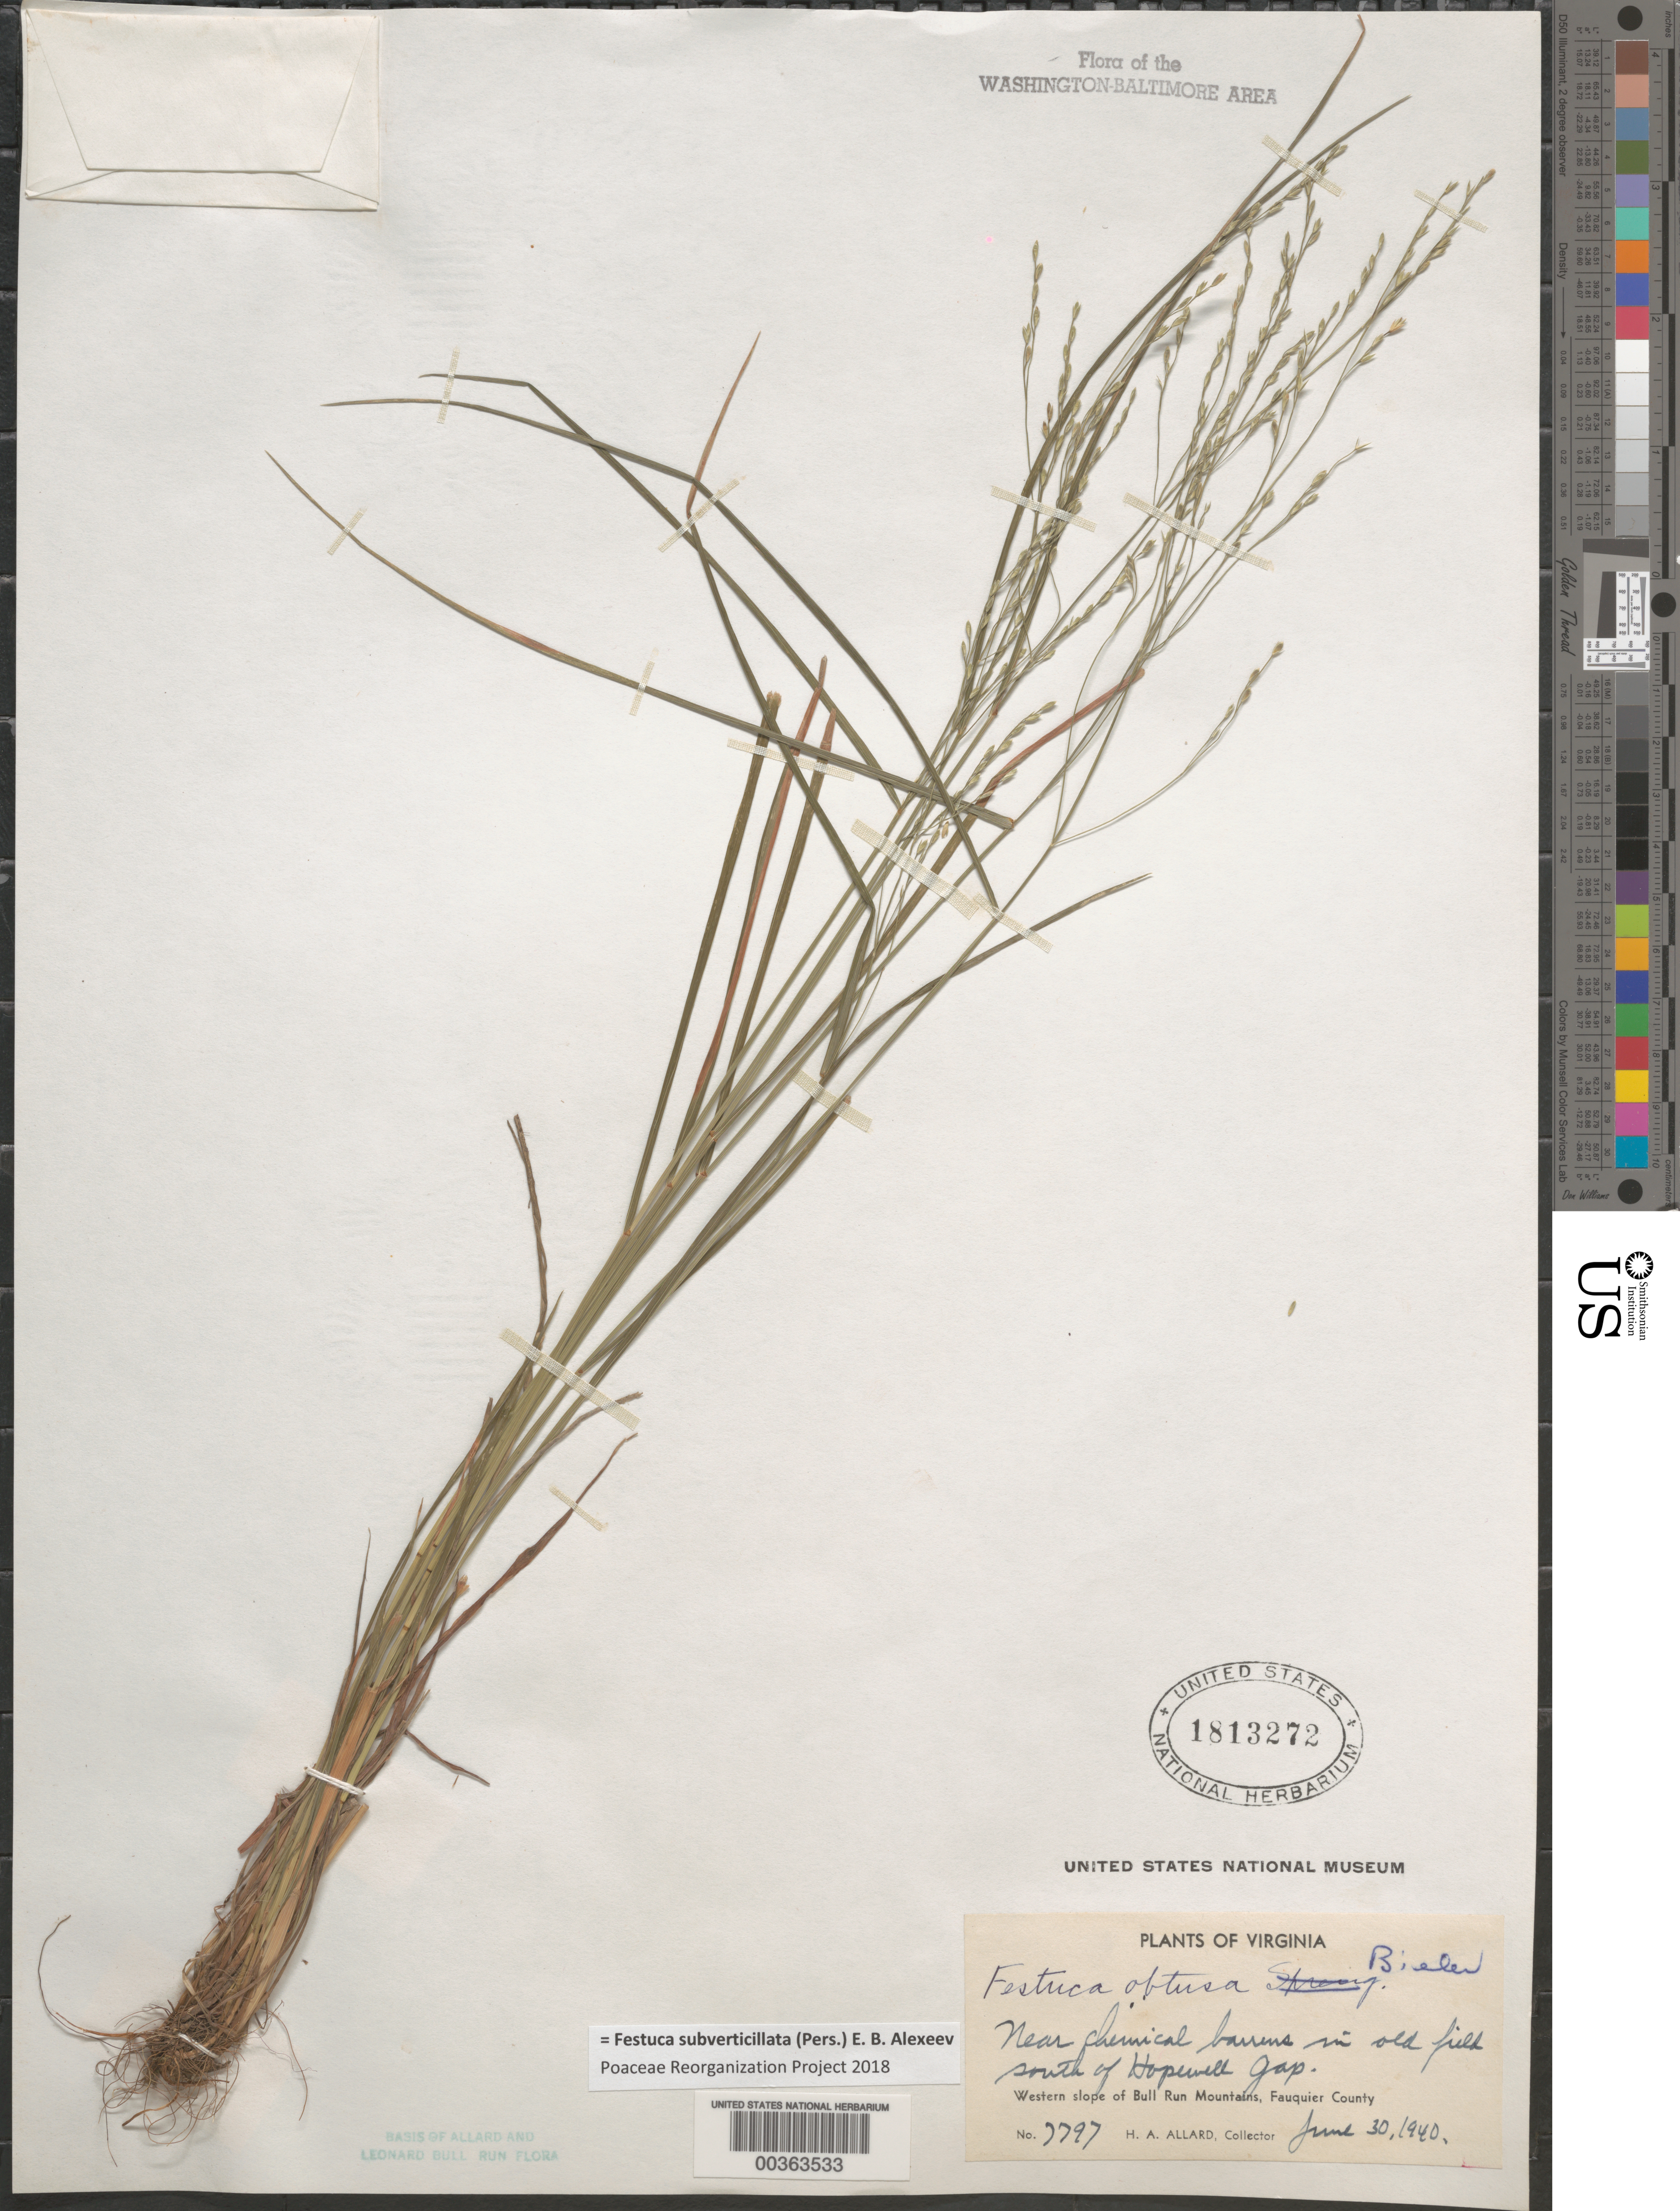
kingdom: Plantae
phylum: Tracheophyta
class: Liliopsida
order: Poales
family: Poaceae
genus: Festuca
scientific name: Festuca subverticillata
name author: (Pers.) E.B. Alexeev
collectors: H. A. Allard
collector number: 7797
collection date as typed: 30 Jun 1940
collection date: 1940-06-30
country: United States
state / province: Virginia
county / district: Fauquier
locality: South of Hopewell Gap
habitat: Chemical barrens in old field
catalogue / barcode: US 1813272